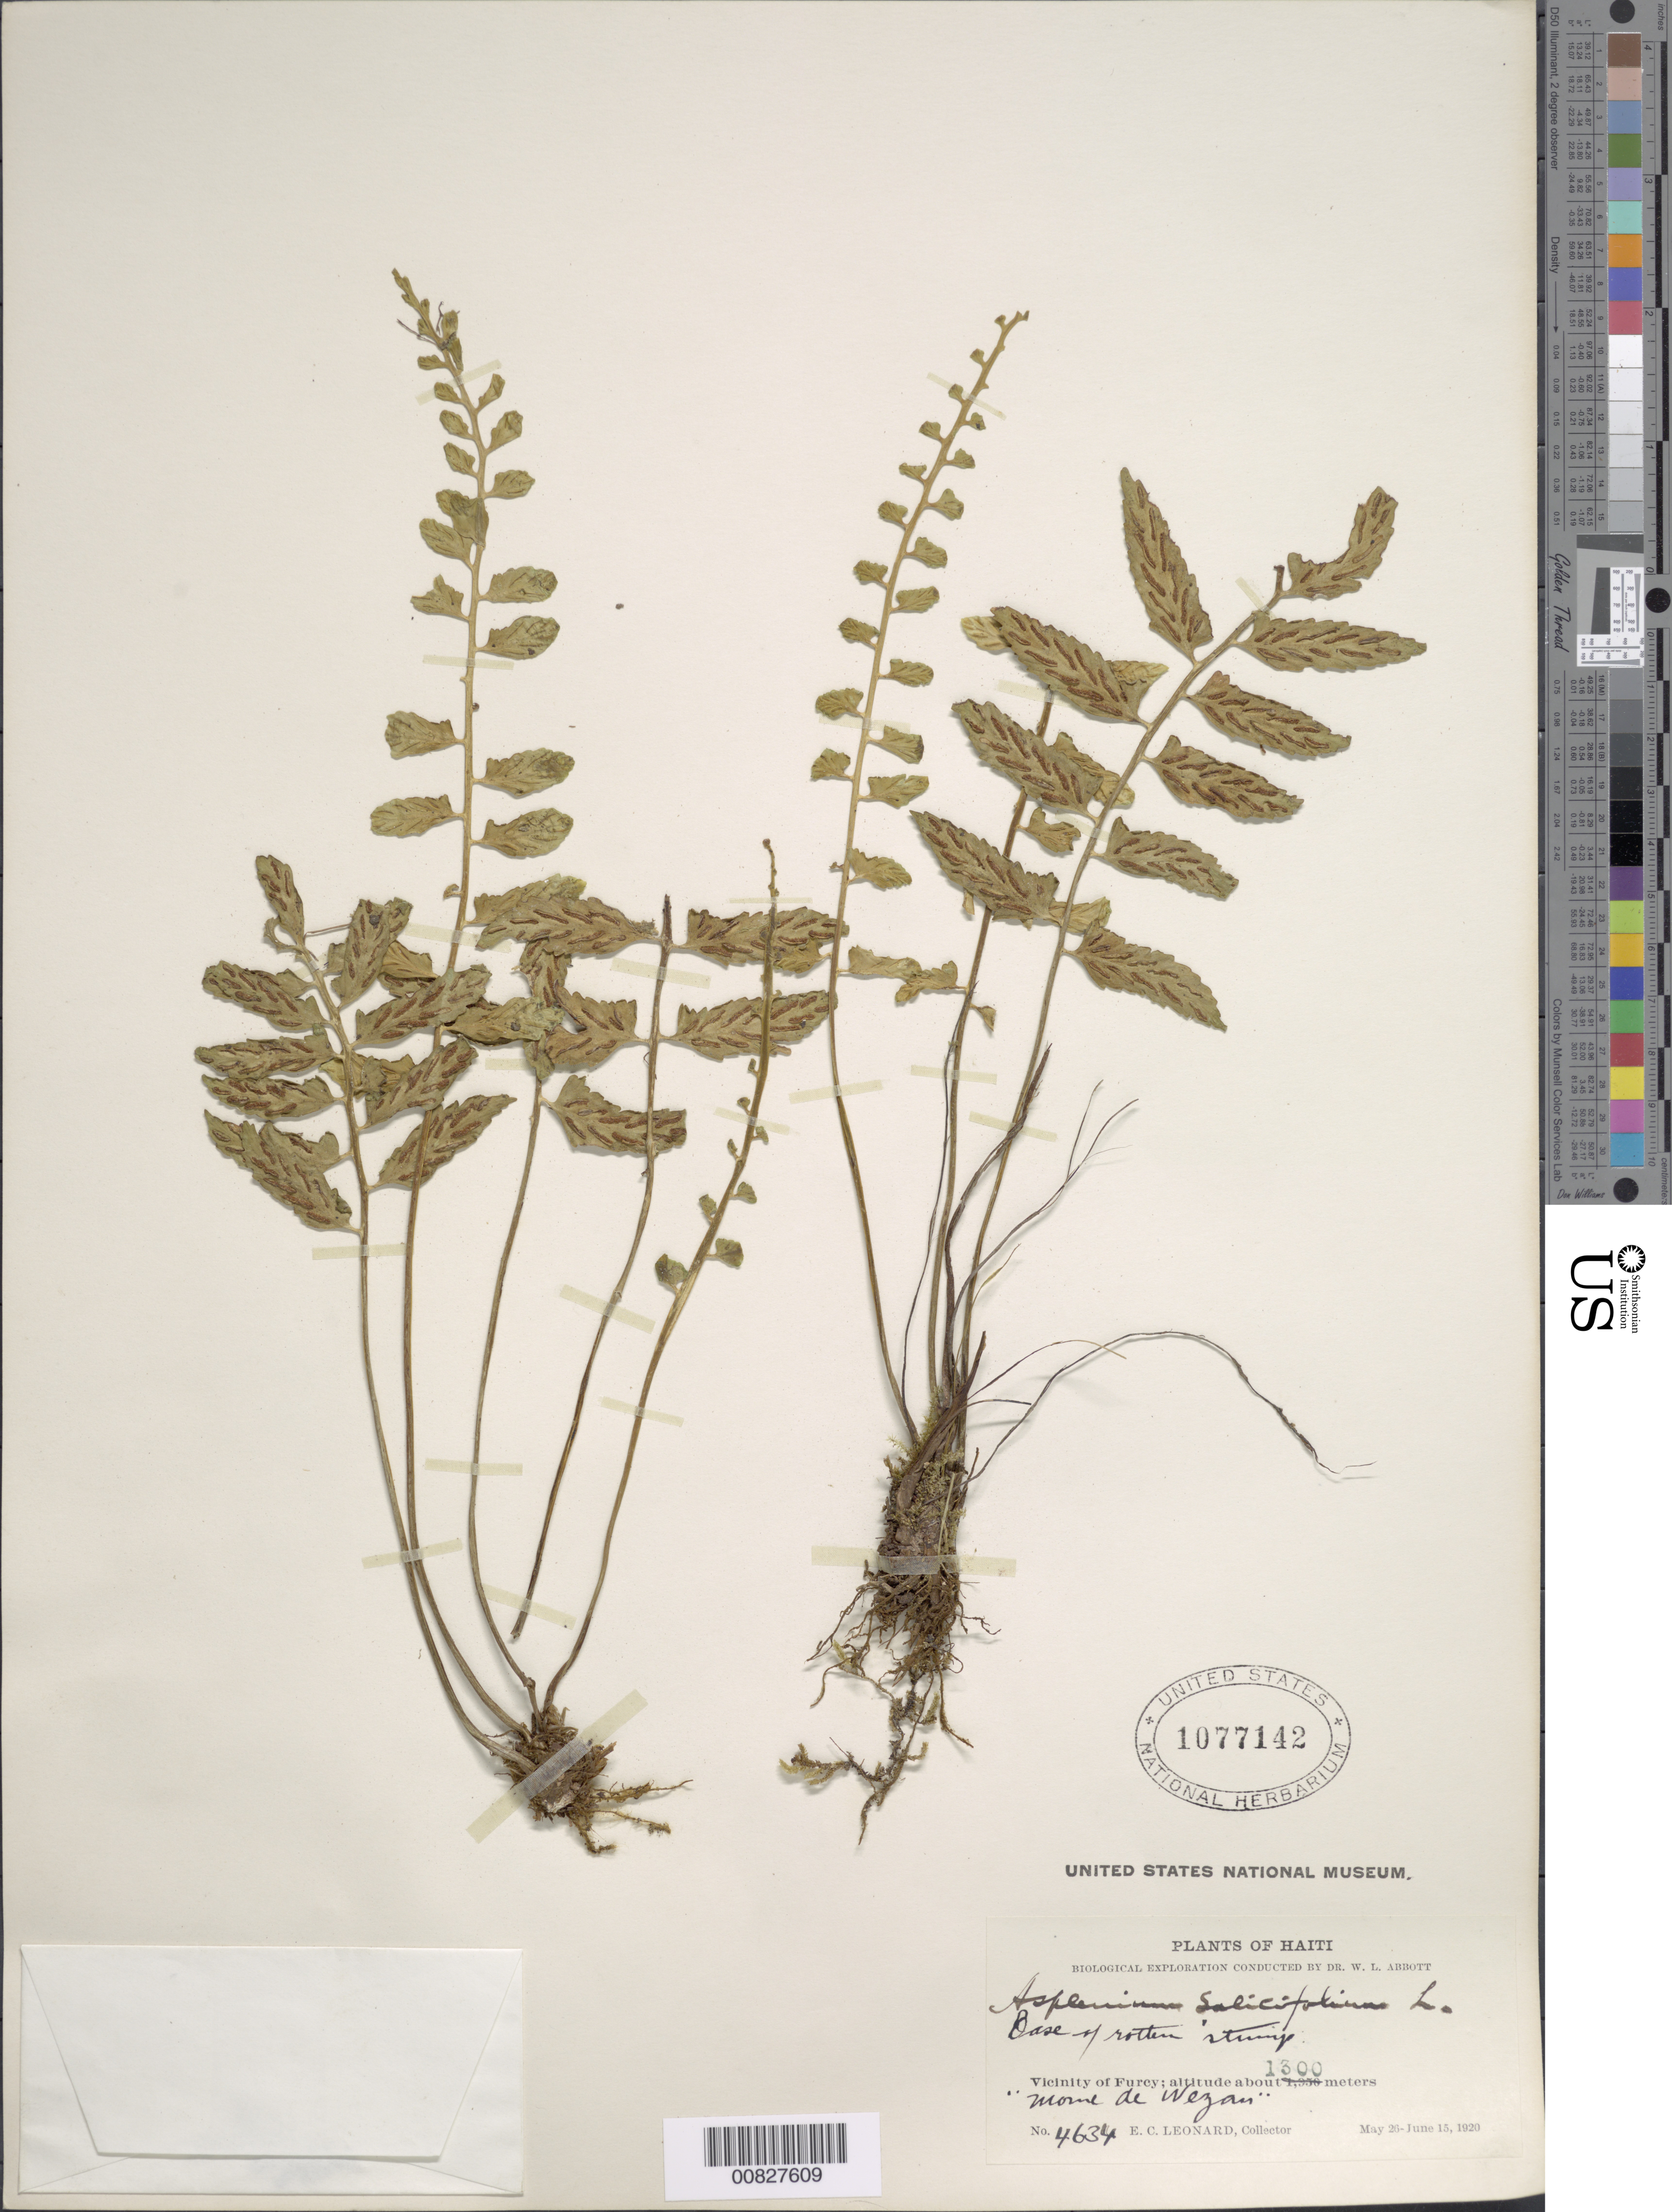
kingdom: Plantae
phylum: Tracheophyta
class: Polypodiopsida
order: Polypodiales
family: Aspleniaceae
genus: Asplenium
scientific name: Asplenium salicifolium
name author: L.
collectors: E. C. Leonard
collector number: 4634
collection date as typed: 26 May 1920 to 15 Jun 1920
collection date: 1920-05-26/1920-06-15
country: Haiti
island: Hispaniola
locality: Furcy vicinity, Morne de Weyan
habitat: Base of rotten stump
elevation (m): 1300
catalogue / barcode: US 1077142